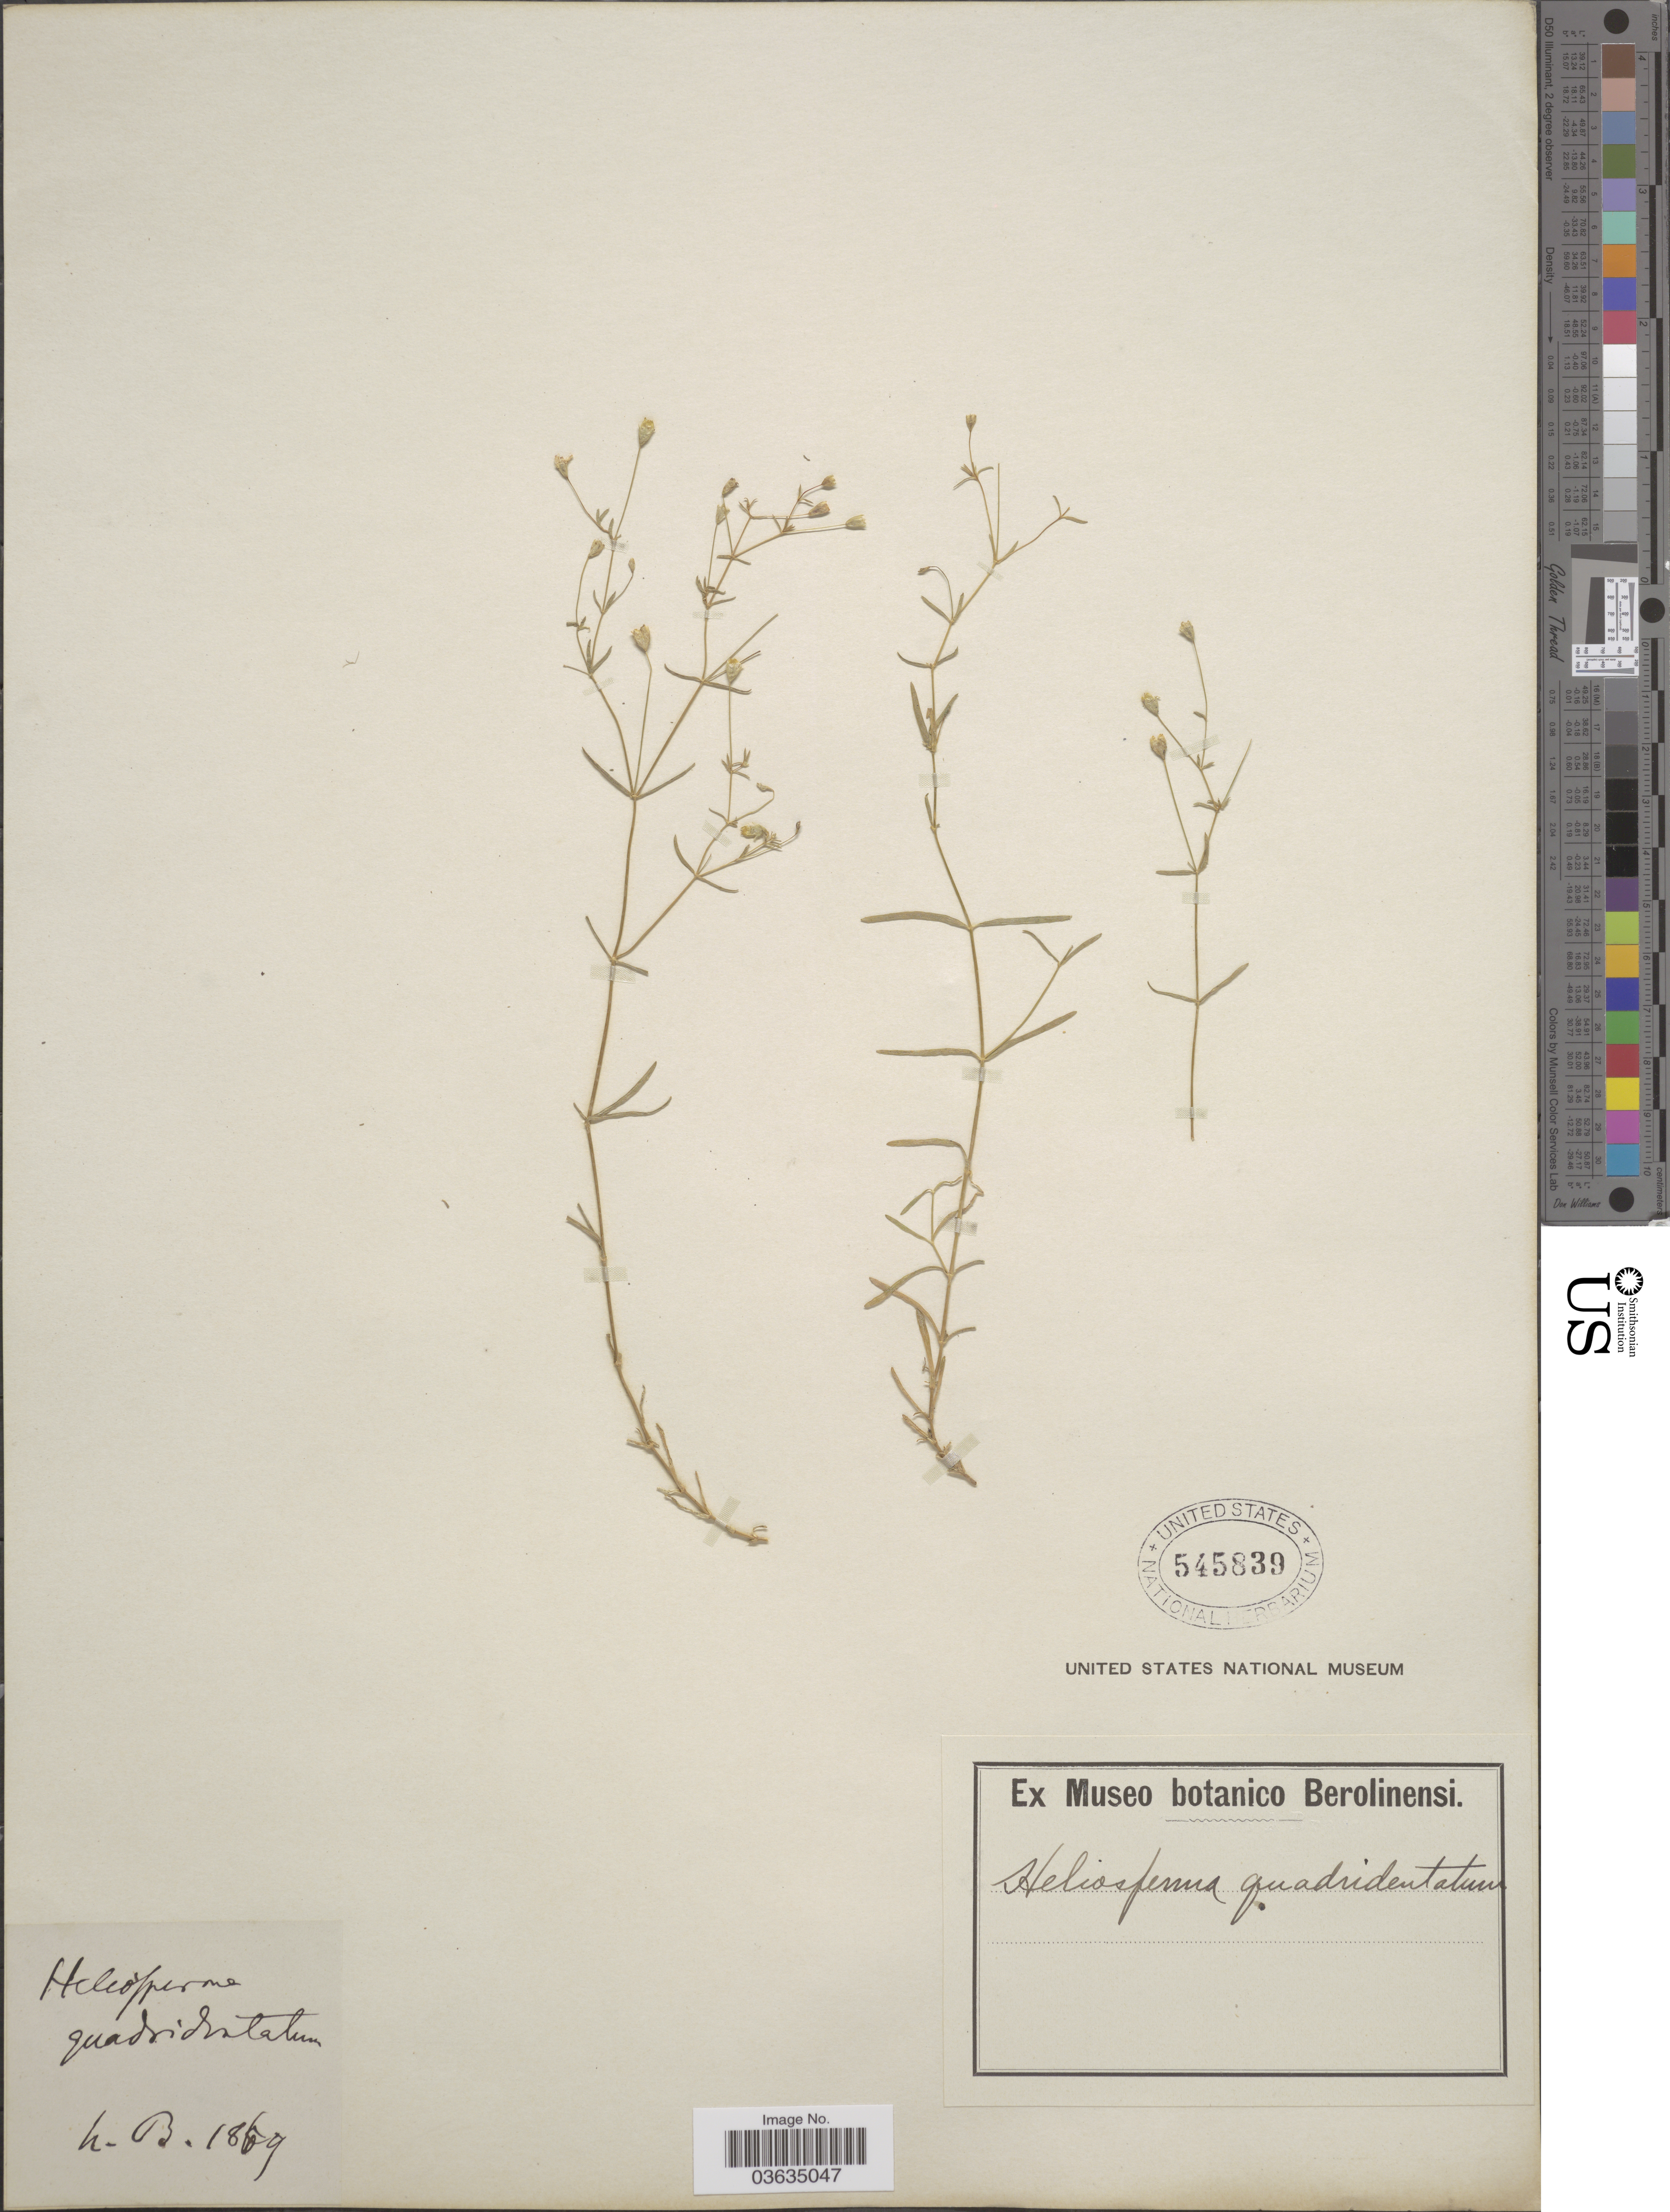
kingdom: Plantae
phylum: Tracheophyta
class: Magnoliopsida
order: Caryophyllales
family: Caryophyllaceae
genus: Heliosperma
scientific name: Heliosperma quadrifidum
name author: Rchb.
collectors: L. B.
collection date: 1869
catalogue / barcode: US 545839